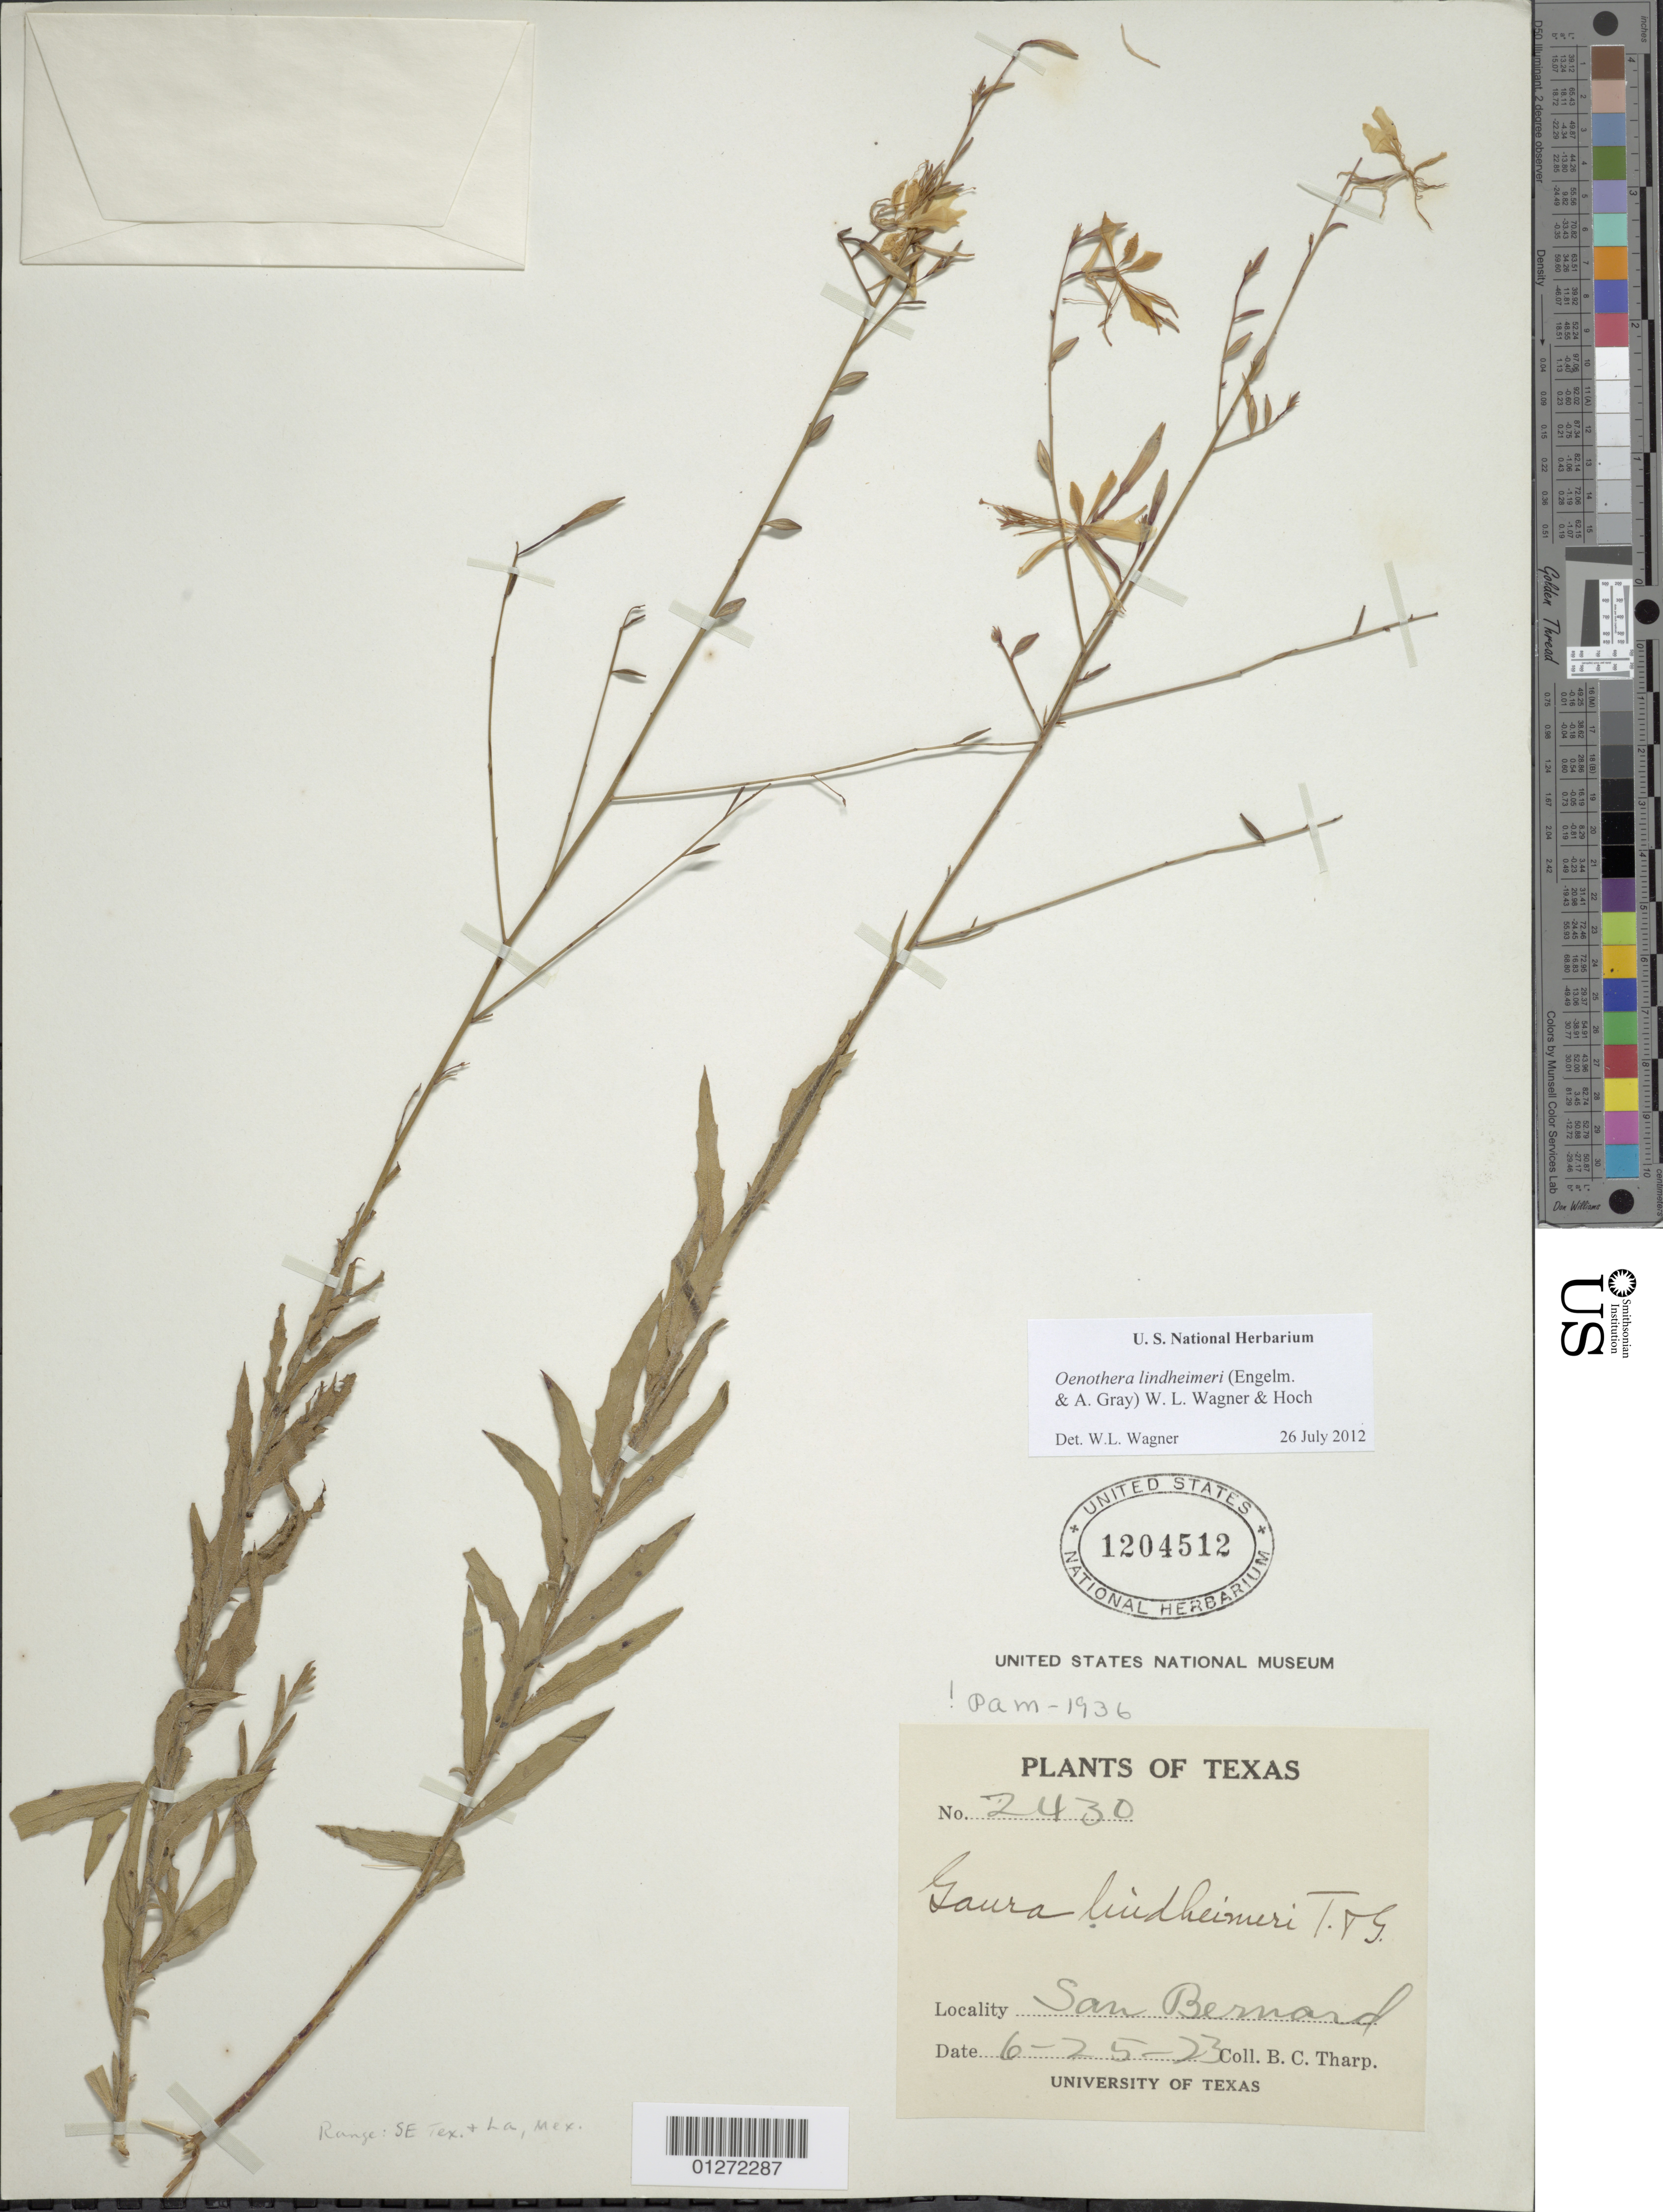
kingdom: Plantae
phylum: Tracheophyta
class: Magnoliopsida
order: Myrtales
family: Onagraceae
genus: Oenothera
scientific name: Oenothera lindheimeri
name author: (Engelm. & A. Gray) W.L. Wagner & Hoch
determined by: Wagner, W. L., (BOT), Smithsonian Institution - National Museum of Natural History (UNITED STATES)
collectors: B. C. Tharp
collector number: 2430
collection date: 1923-06-25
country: United States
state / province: Texas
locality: San Bernard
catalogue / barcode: US 1204512